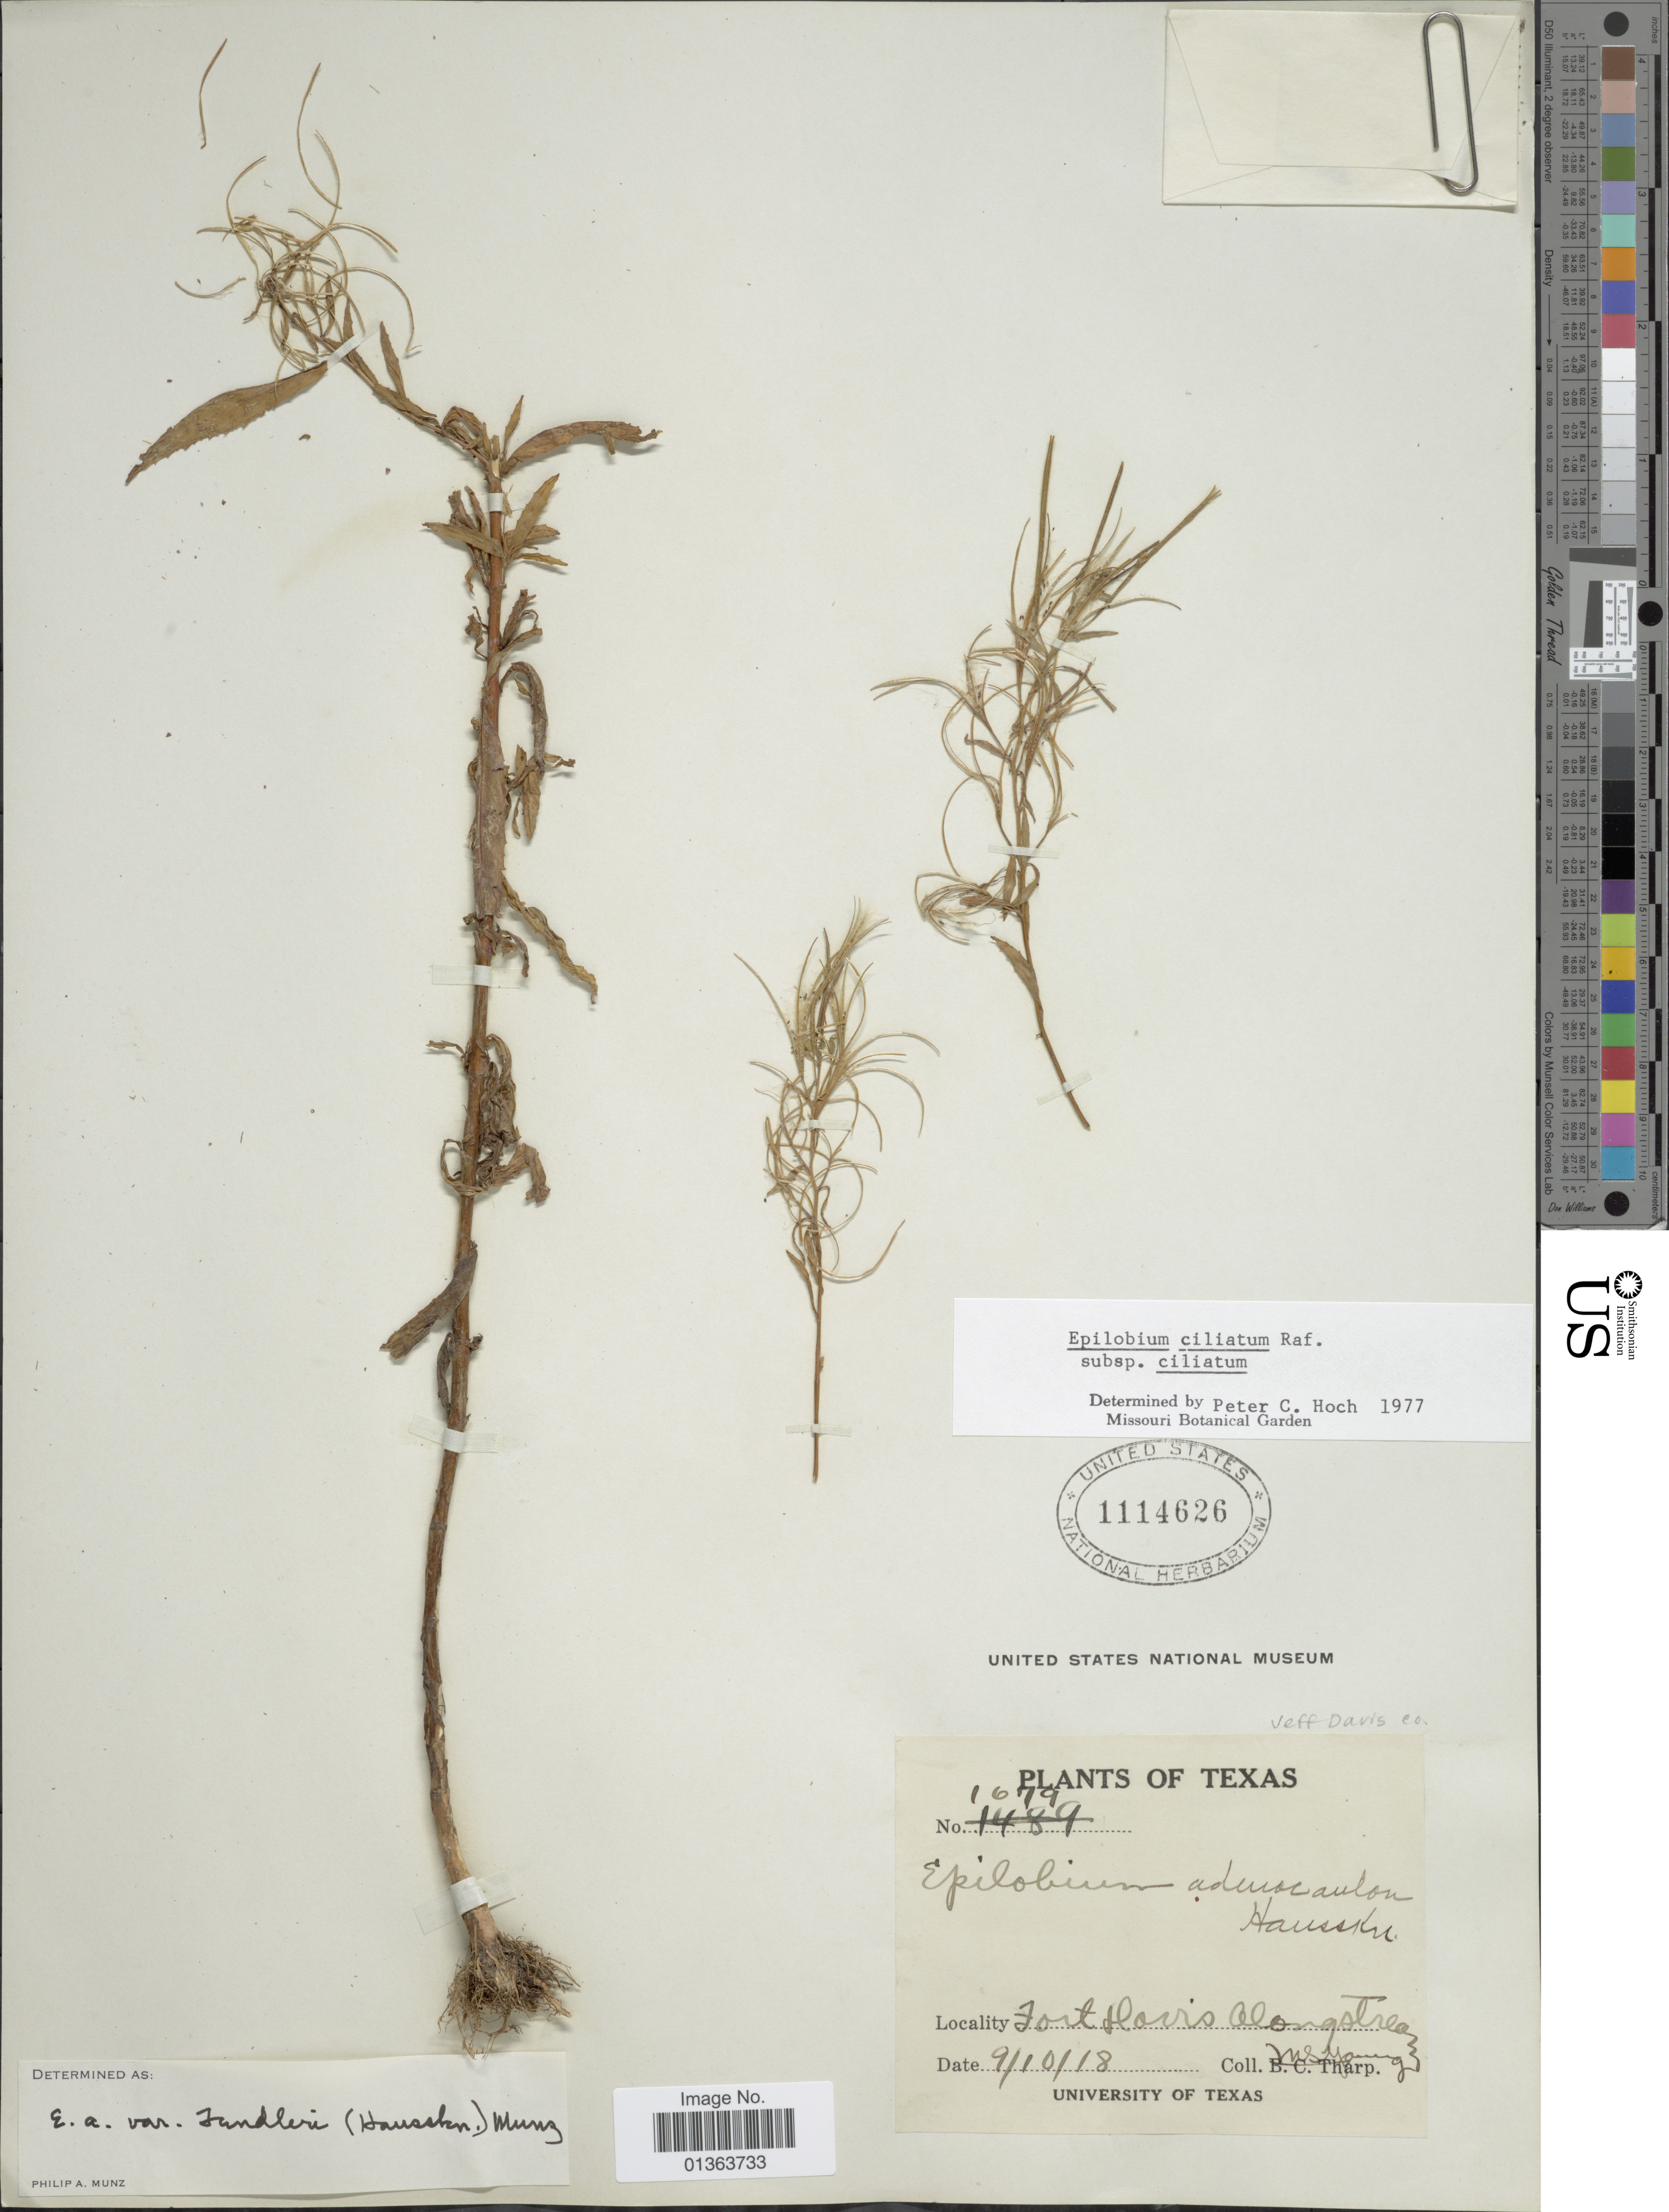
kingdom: Plantae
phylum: Tracheophyta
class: Magnoliopsida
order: Myrtales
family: Onagraceae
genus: Epilobium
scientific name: Epilobium ciliatum subsp. ciliatum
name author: Raf.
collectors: M. Young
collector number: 1679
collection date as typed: Transcribed d/m/y: 9/10/18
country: United States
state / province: Texas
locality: Fort Havis along stream.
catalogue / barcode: US 1114626